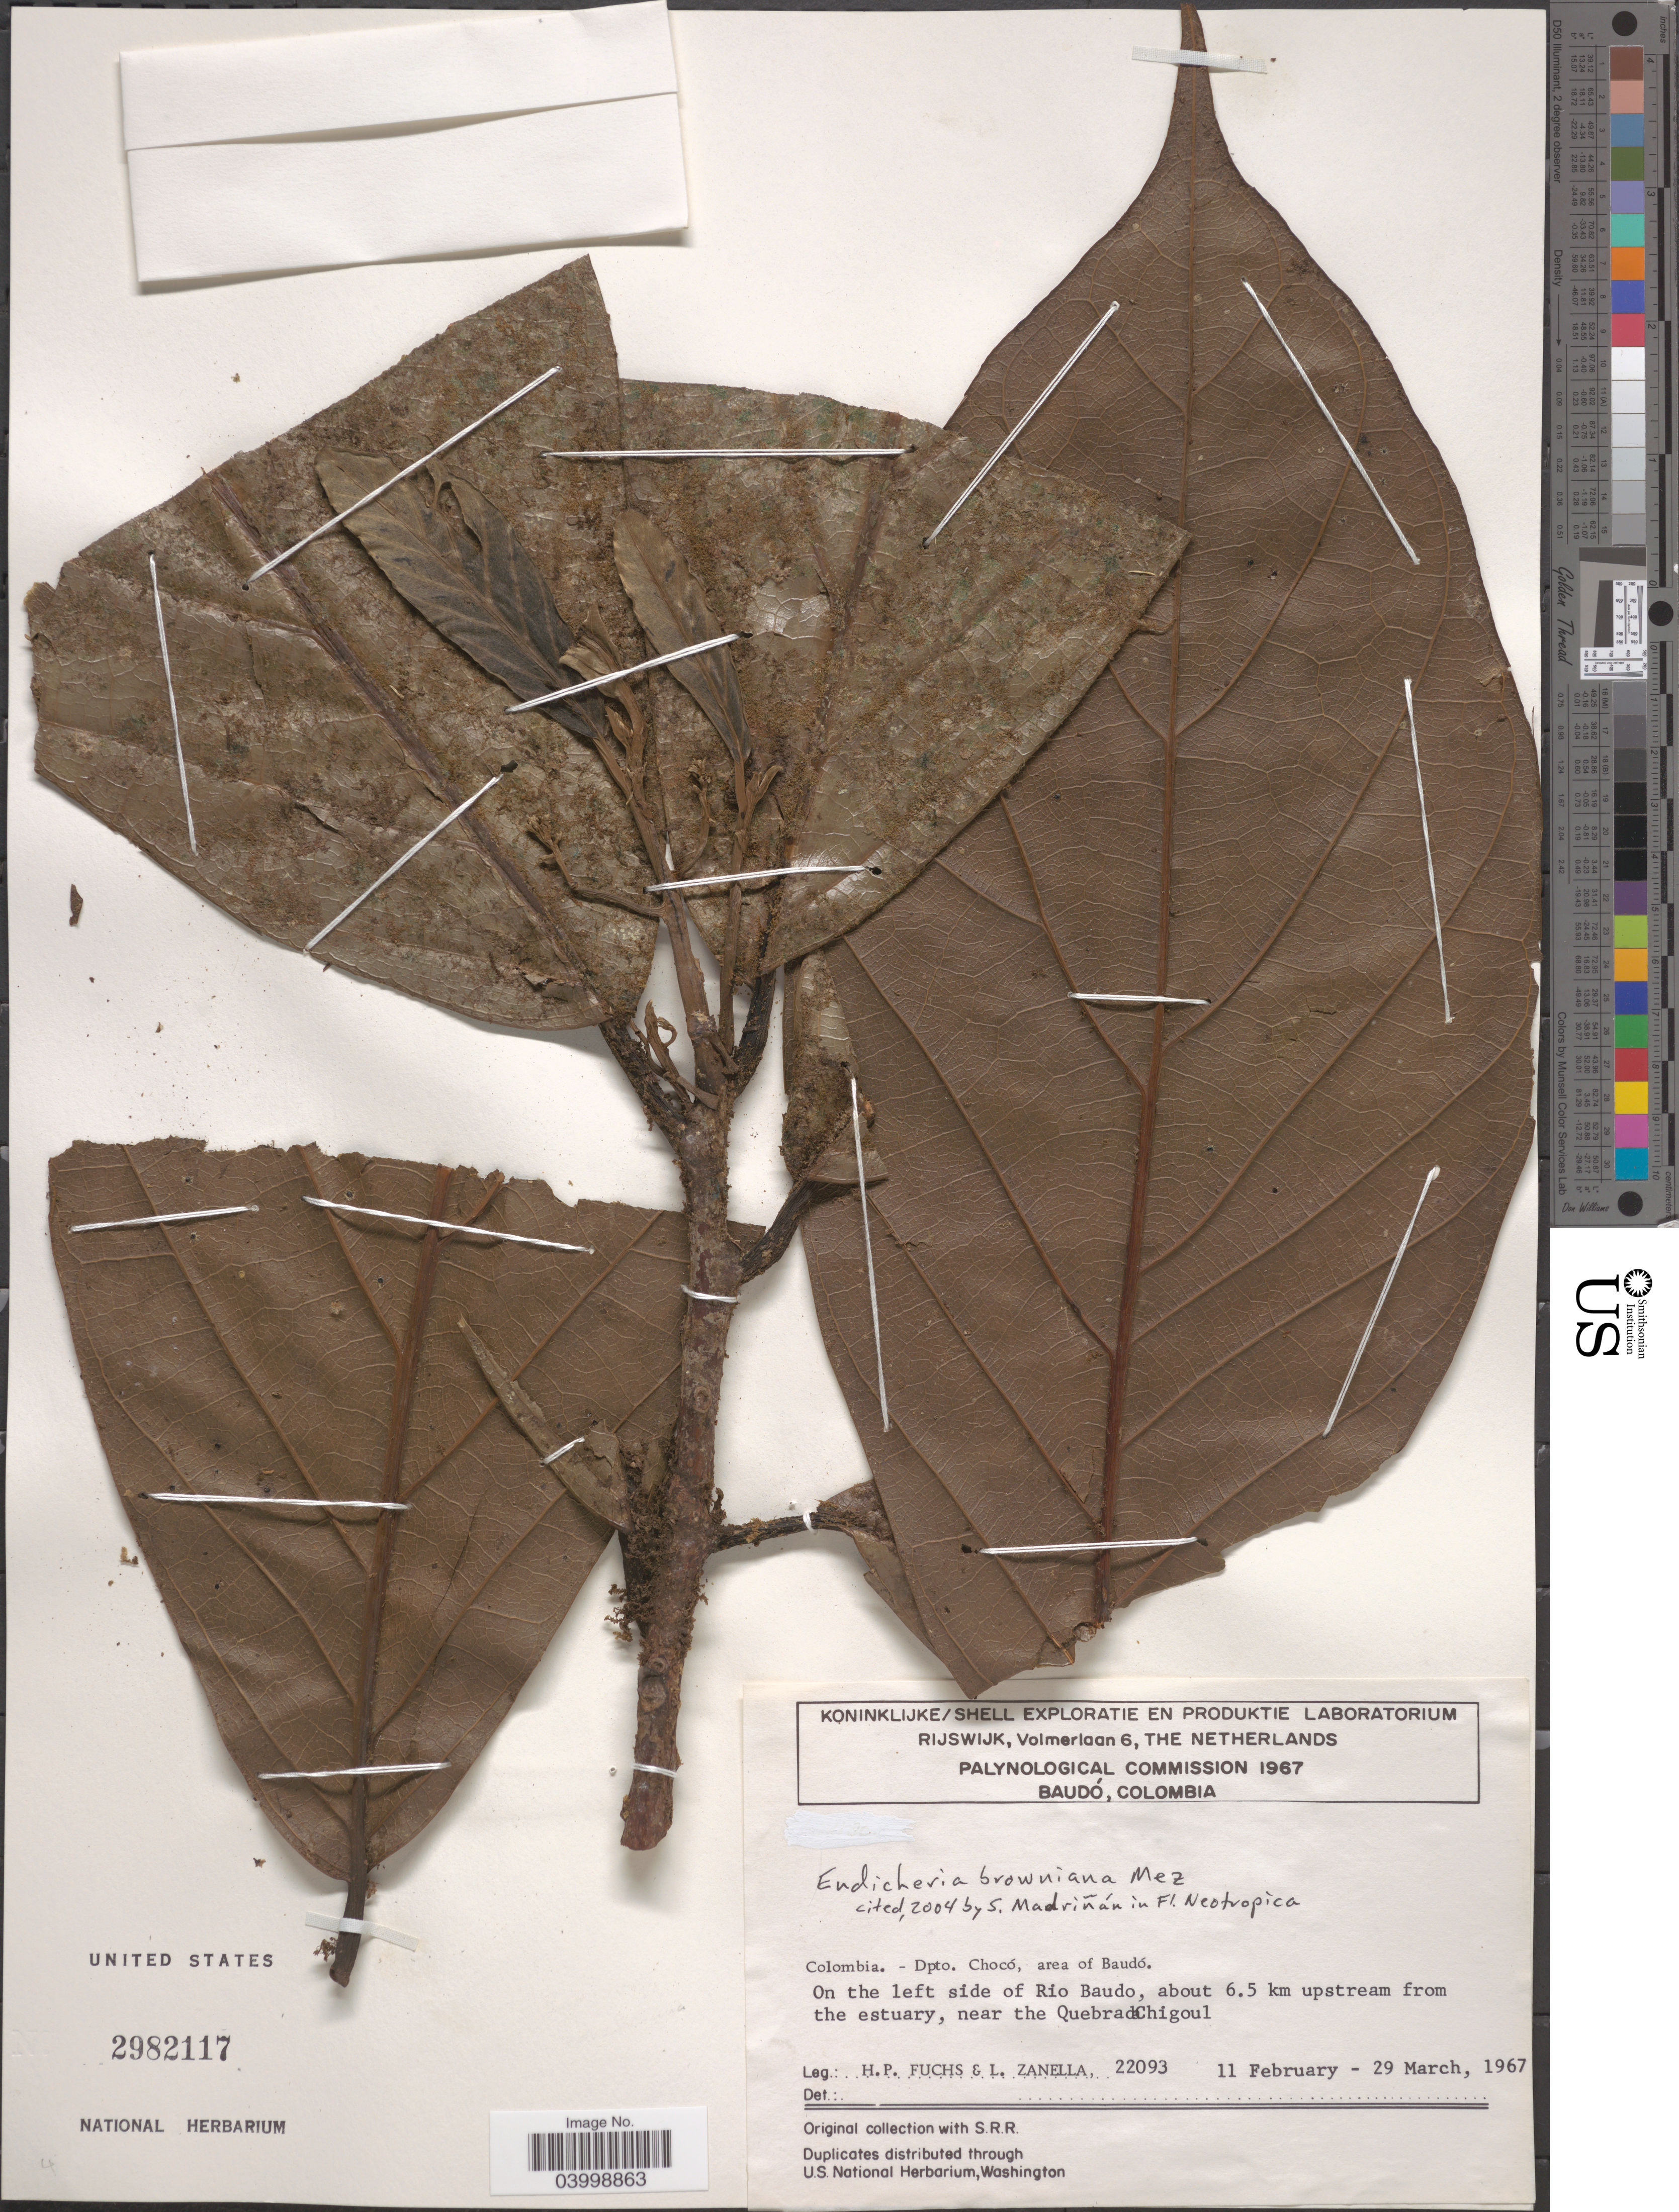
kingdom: Plantae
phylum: Tracheophyta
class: Magnoliopsida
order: Laurales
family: Lauraceae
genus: Endlicheria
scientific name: Endlicheria browniana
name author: Mez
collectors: H. P. Fuchs & L. Zanella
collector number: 22093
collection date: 1967-02-11/1967-03-29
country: Colombia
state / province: Chocó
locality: Dpto. Chocó, area of Baudó. On the left side of Rio Baudo, about 6.5 km upstream from the estuary, near the Quebrada Chigoul.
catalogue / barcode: US 2982117